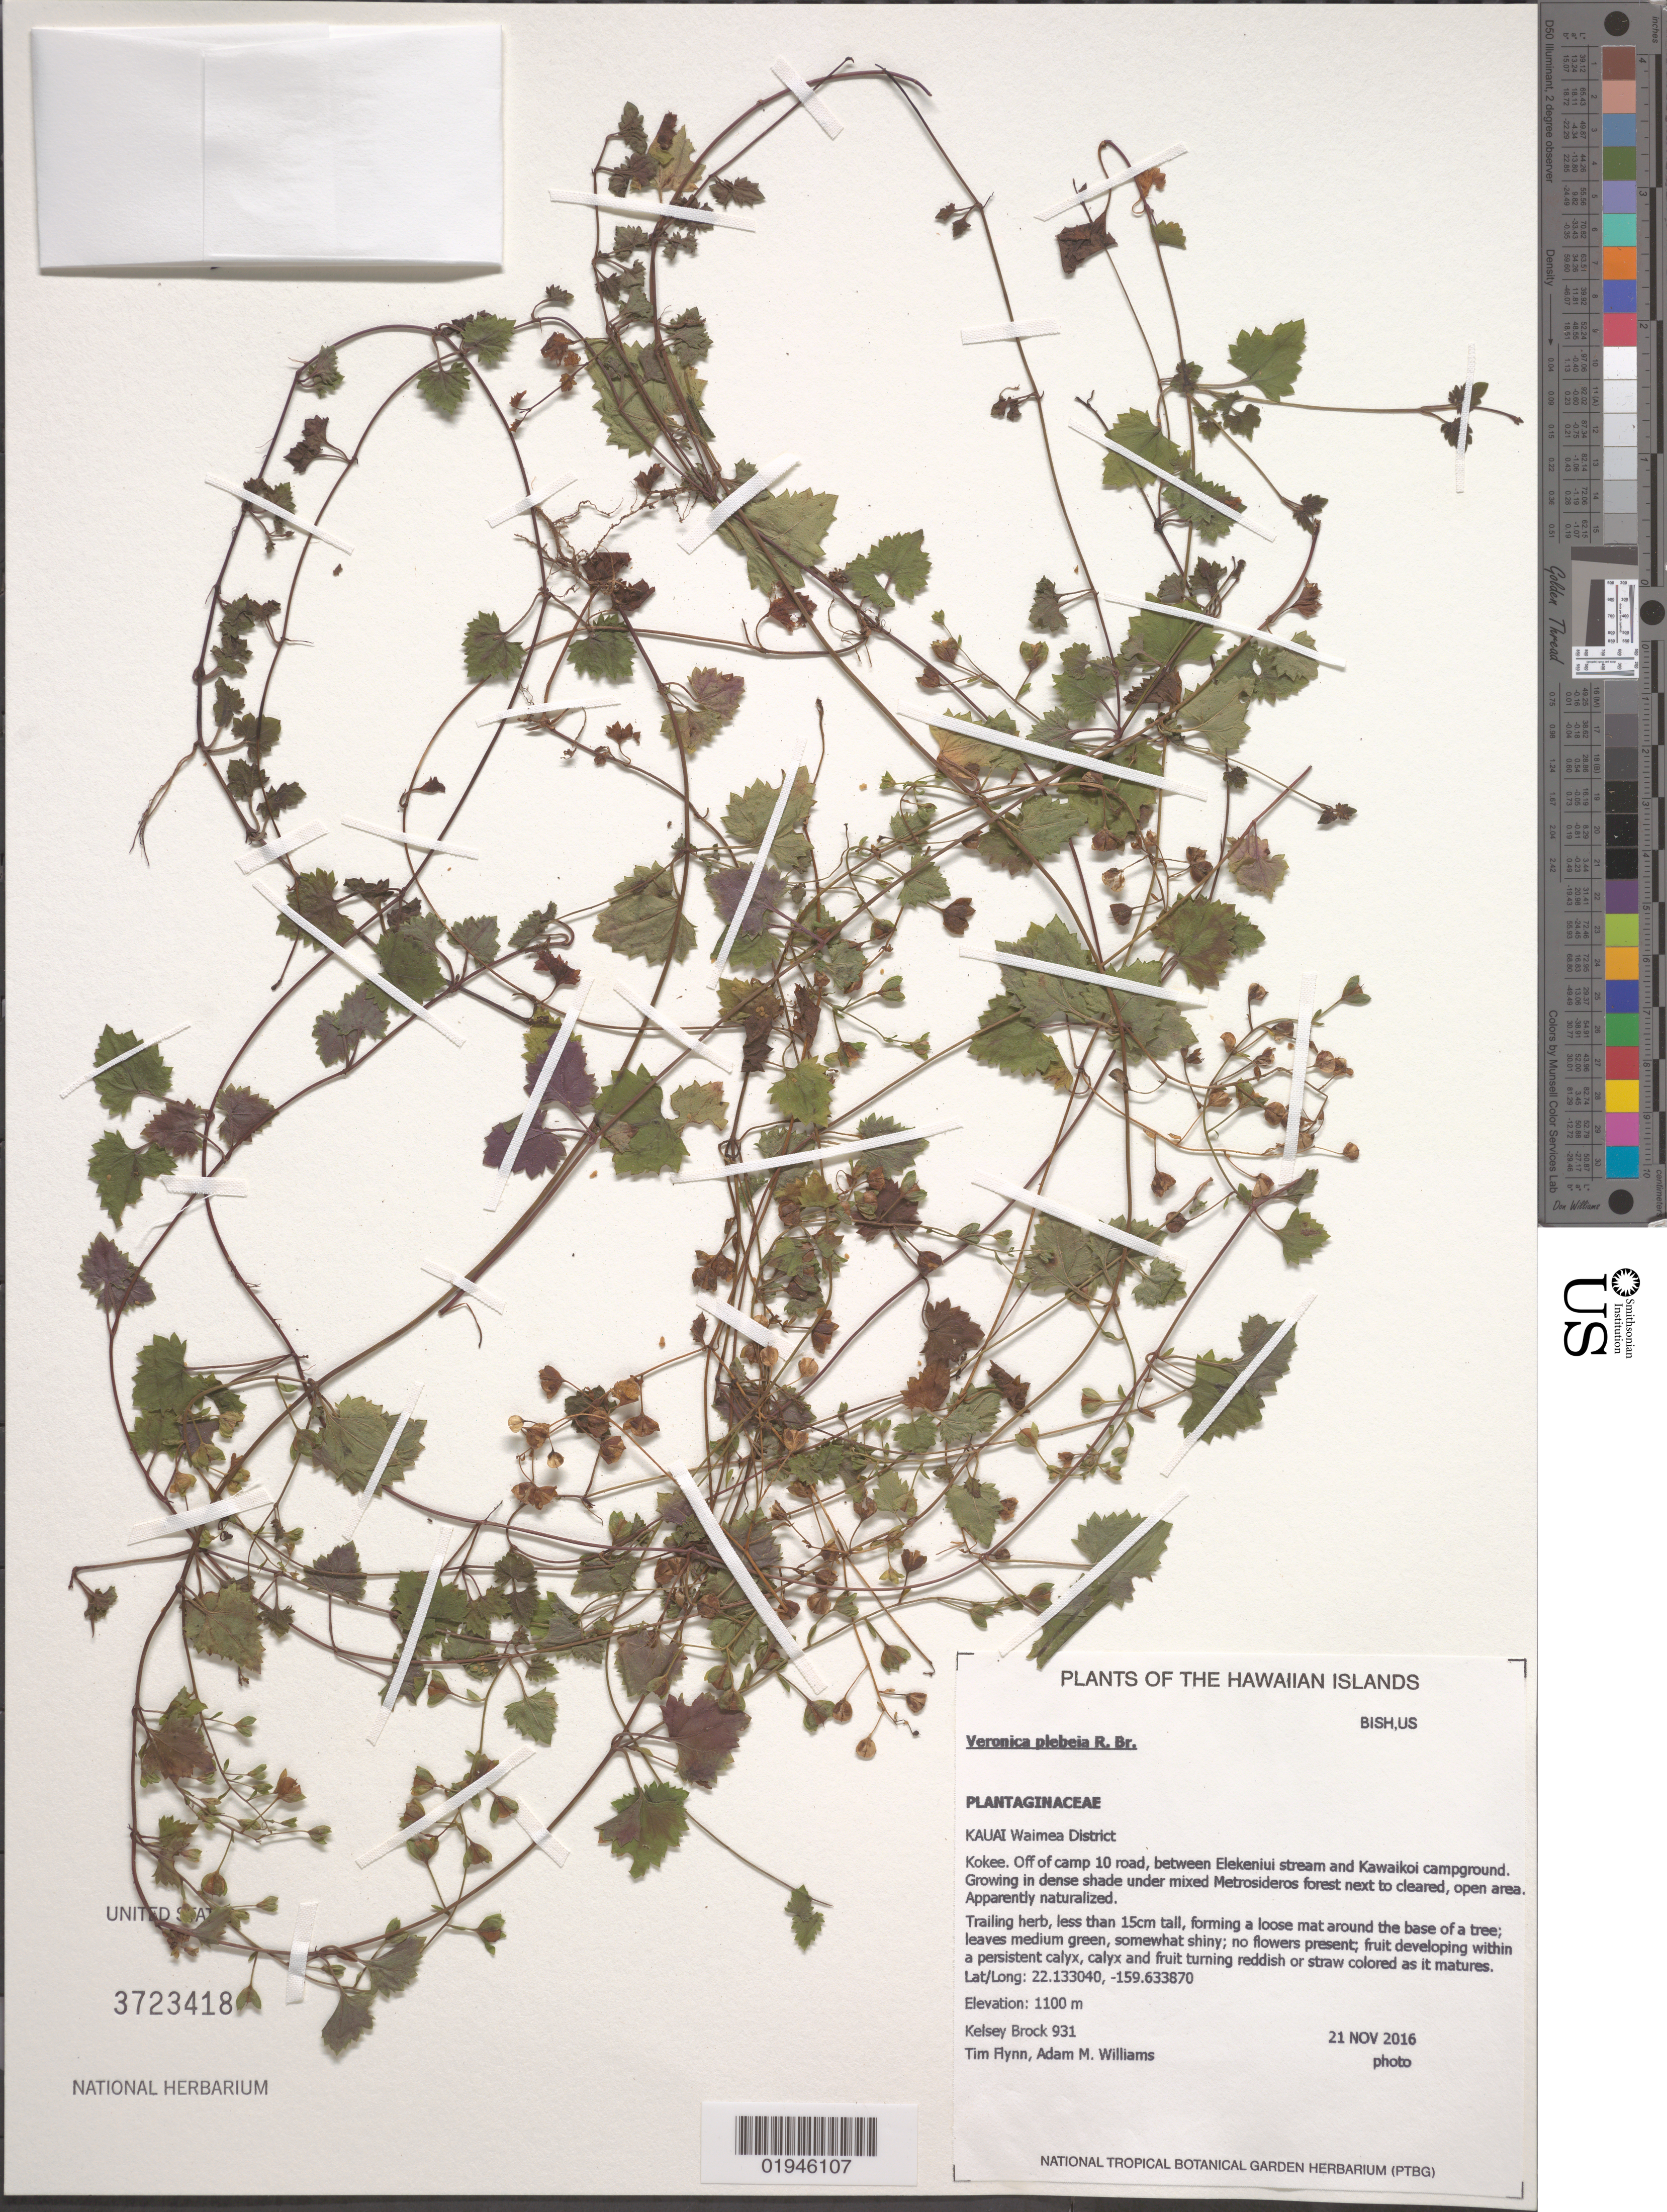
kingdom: Plantae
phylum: Tracheophyta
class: Magnoliopsida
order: Lamiales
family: Plantaginaceae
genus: Veronica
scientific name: Veronica plebeia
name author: R. Br.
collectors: K. Brock, T. W. Flynn & A. Williams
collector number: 931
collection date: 2016-11-21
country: United States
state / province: Hawaii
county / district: Kauai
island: Kaua'i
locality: Waimea District, Kokee, off of camp 10 road, between Elekeniui stream and Kawaikoi campground.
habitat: Dense shade in mixed forest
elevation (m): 1100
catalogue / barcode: US 3723418